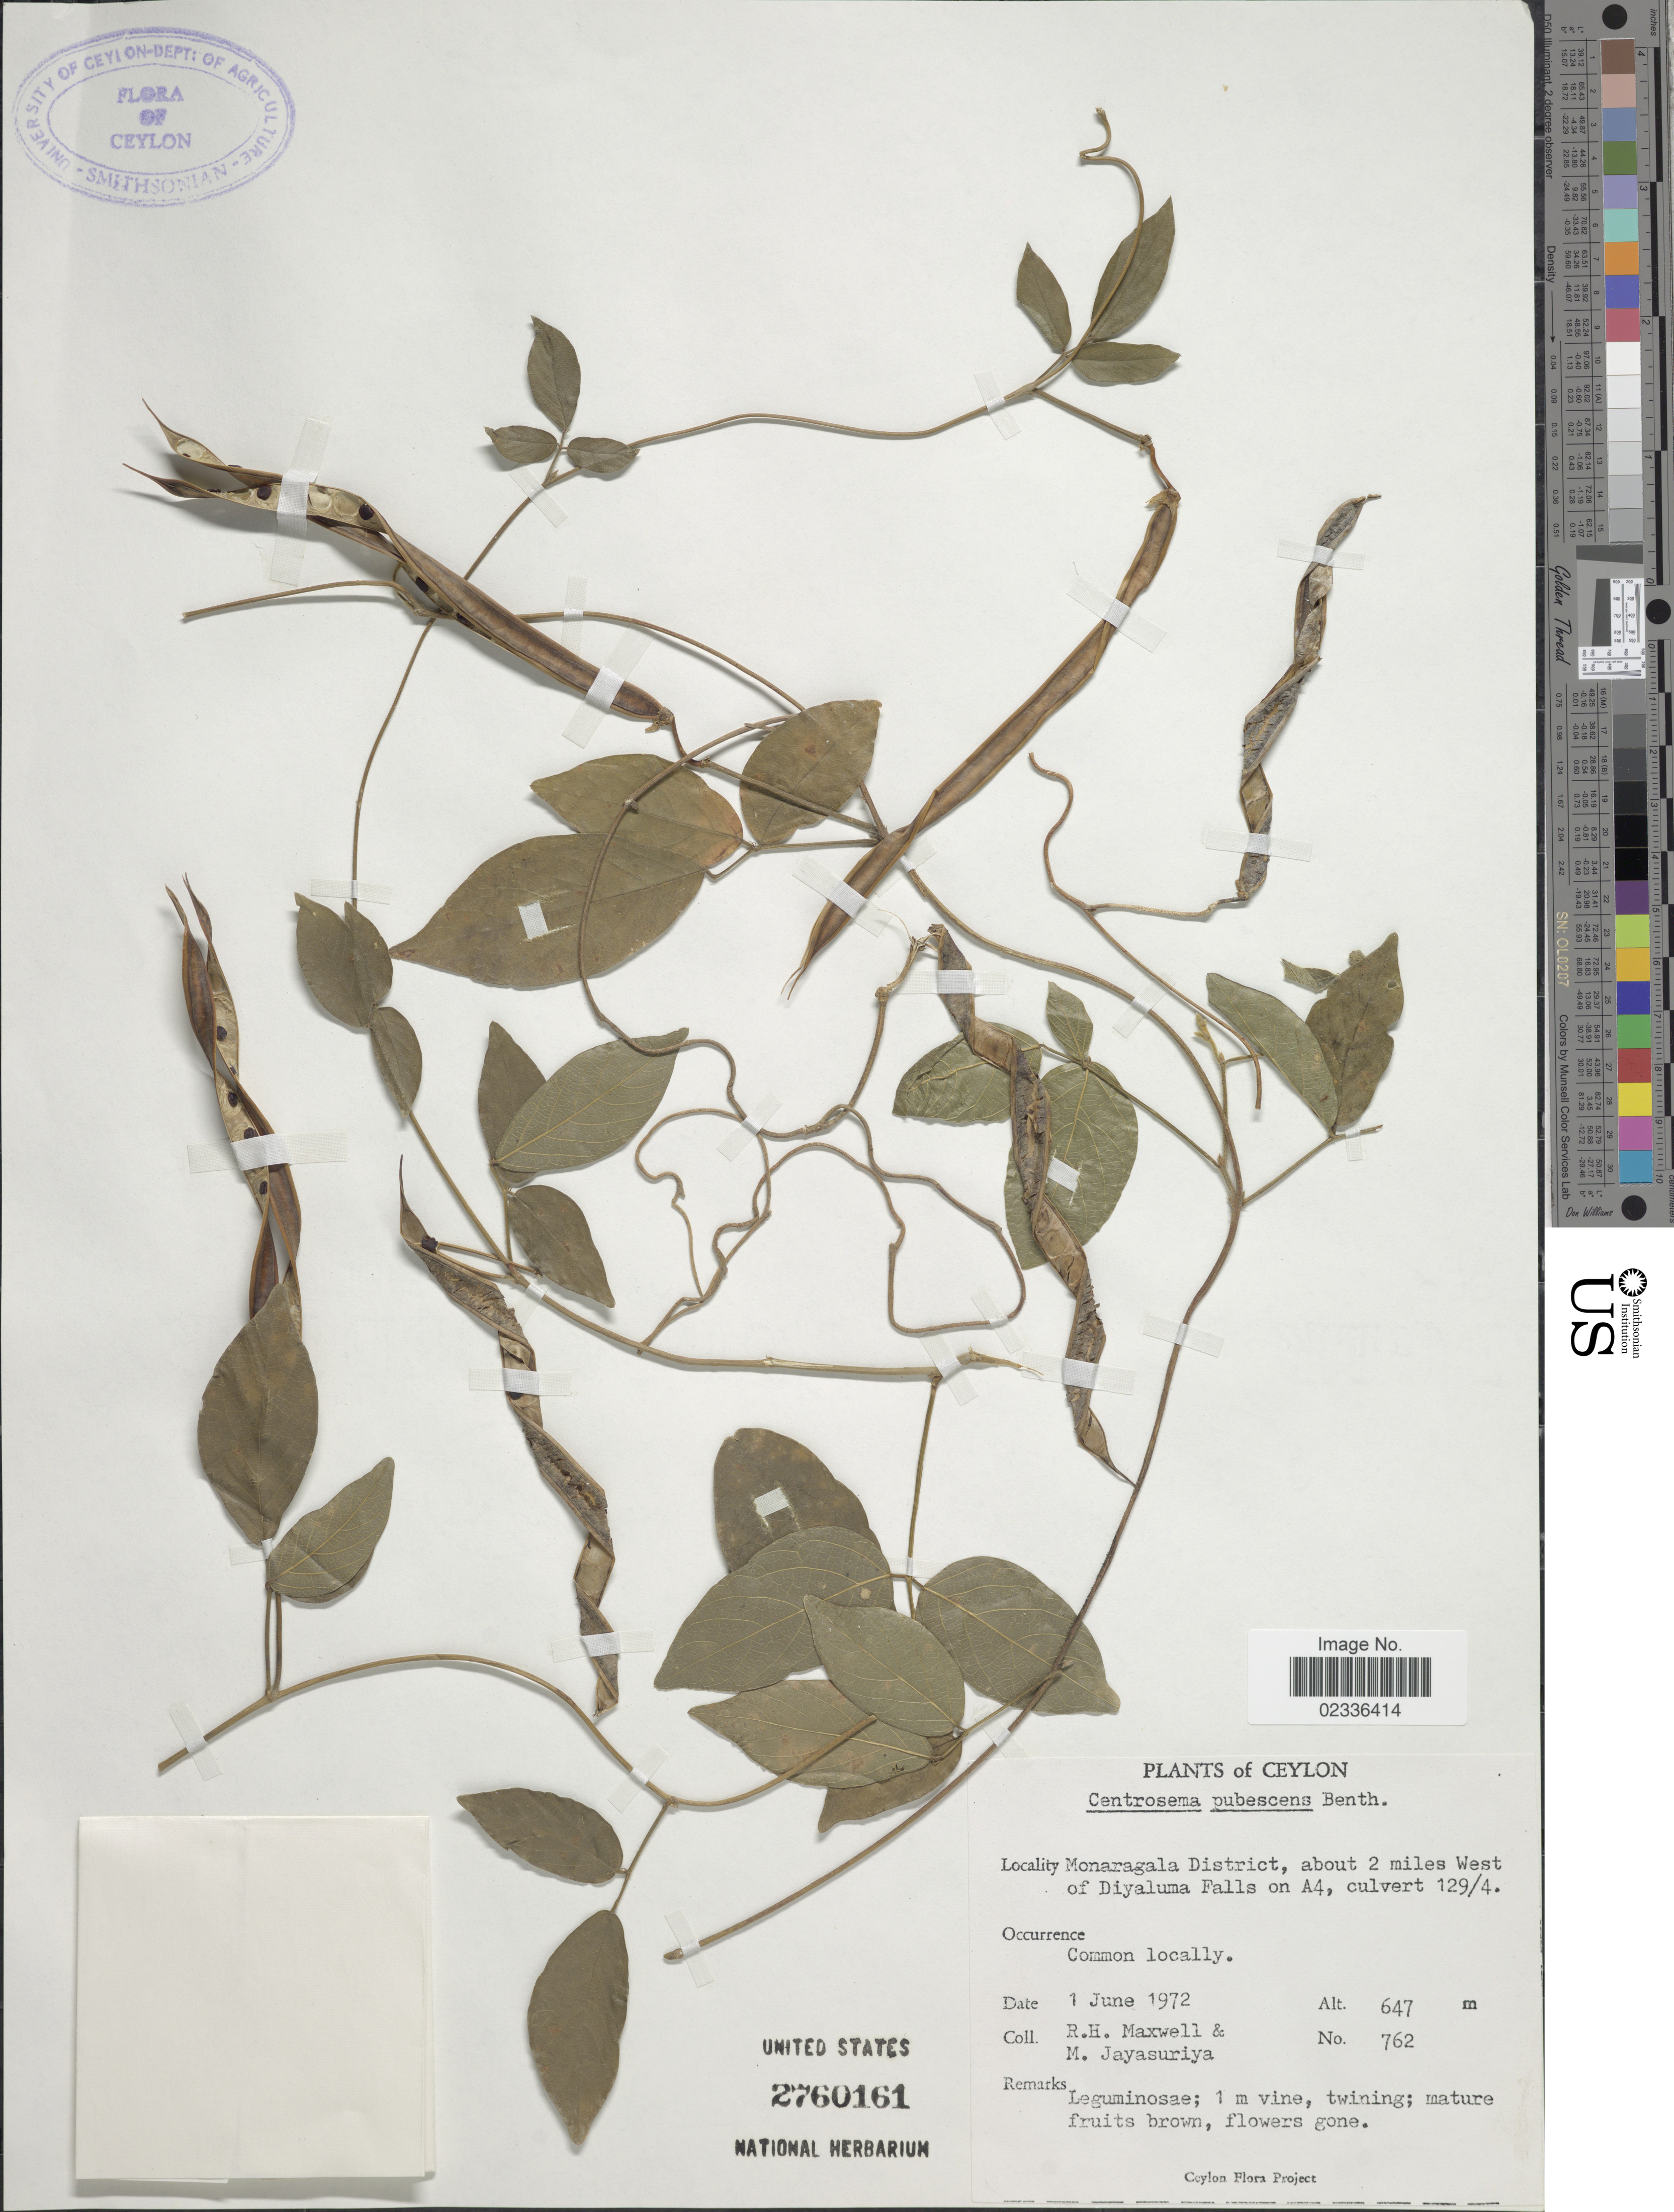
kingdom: Plantae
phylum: Tracheophyta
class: Magnoliopsida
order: Fabales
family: Fabaceae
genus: Centrosema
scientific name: Centrosema pubescens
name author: Benth.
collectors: R. Maxwell & M. Jayasuriya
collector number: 762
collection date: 1972-06-01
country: Sri Lanka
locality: Ceylon, Monaragala District, about 2 miles West of Diyaluma Falls on A4, culvert 129/4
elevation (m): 647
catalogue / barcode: US 2760161